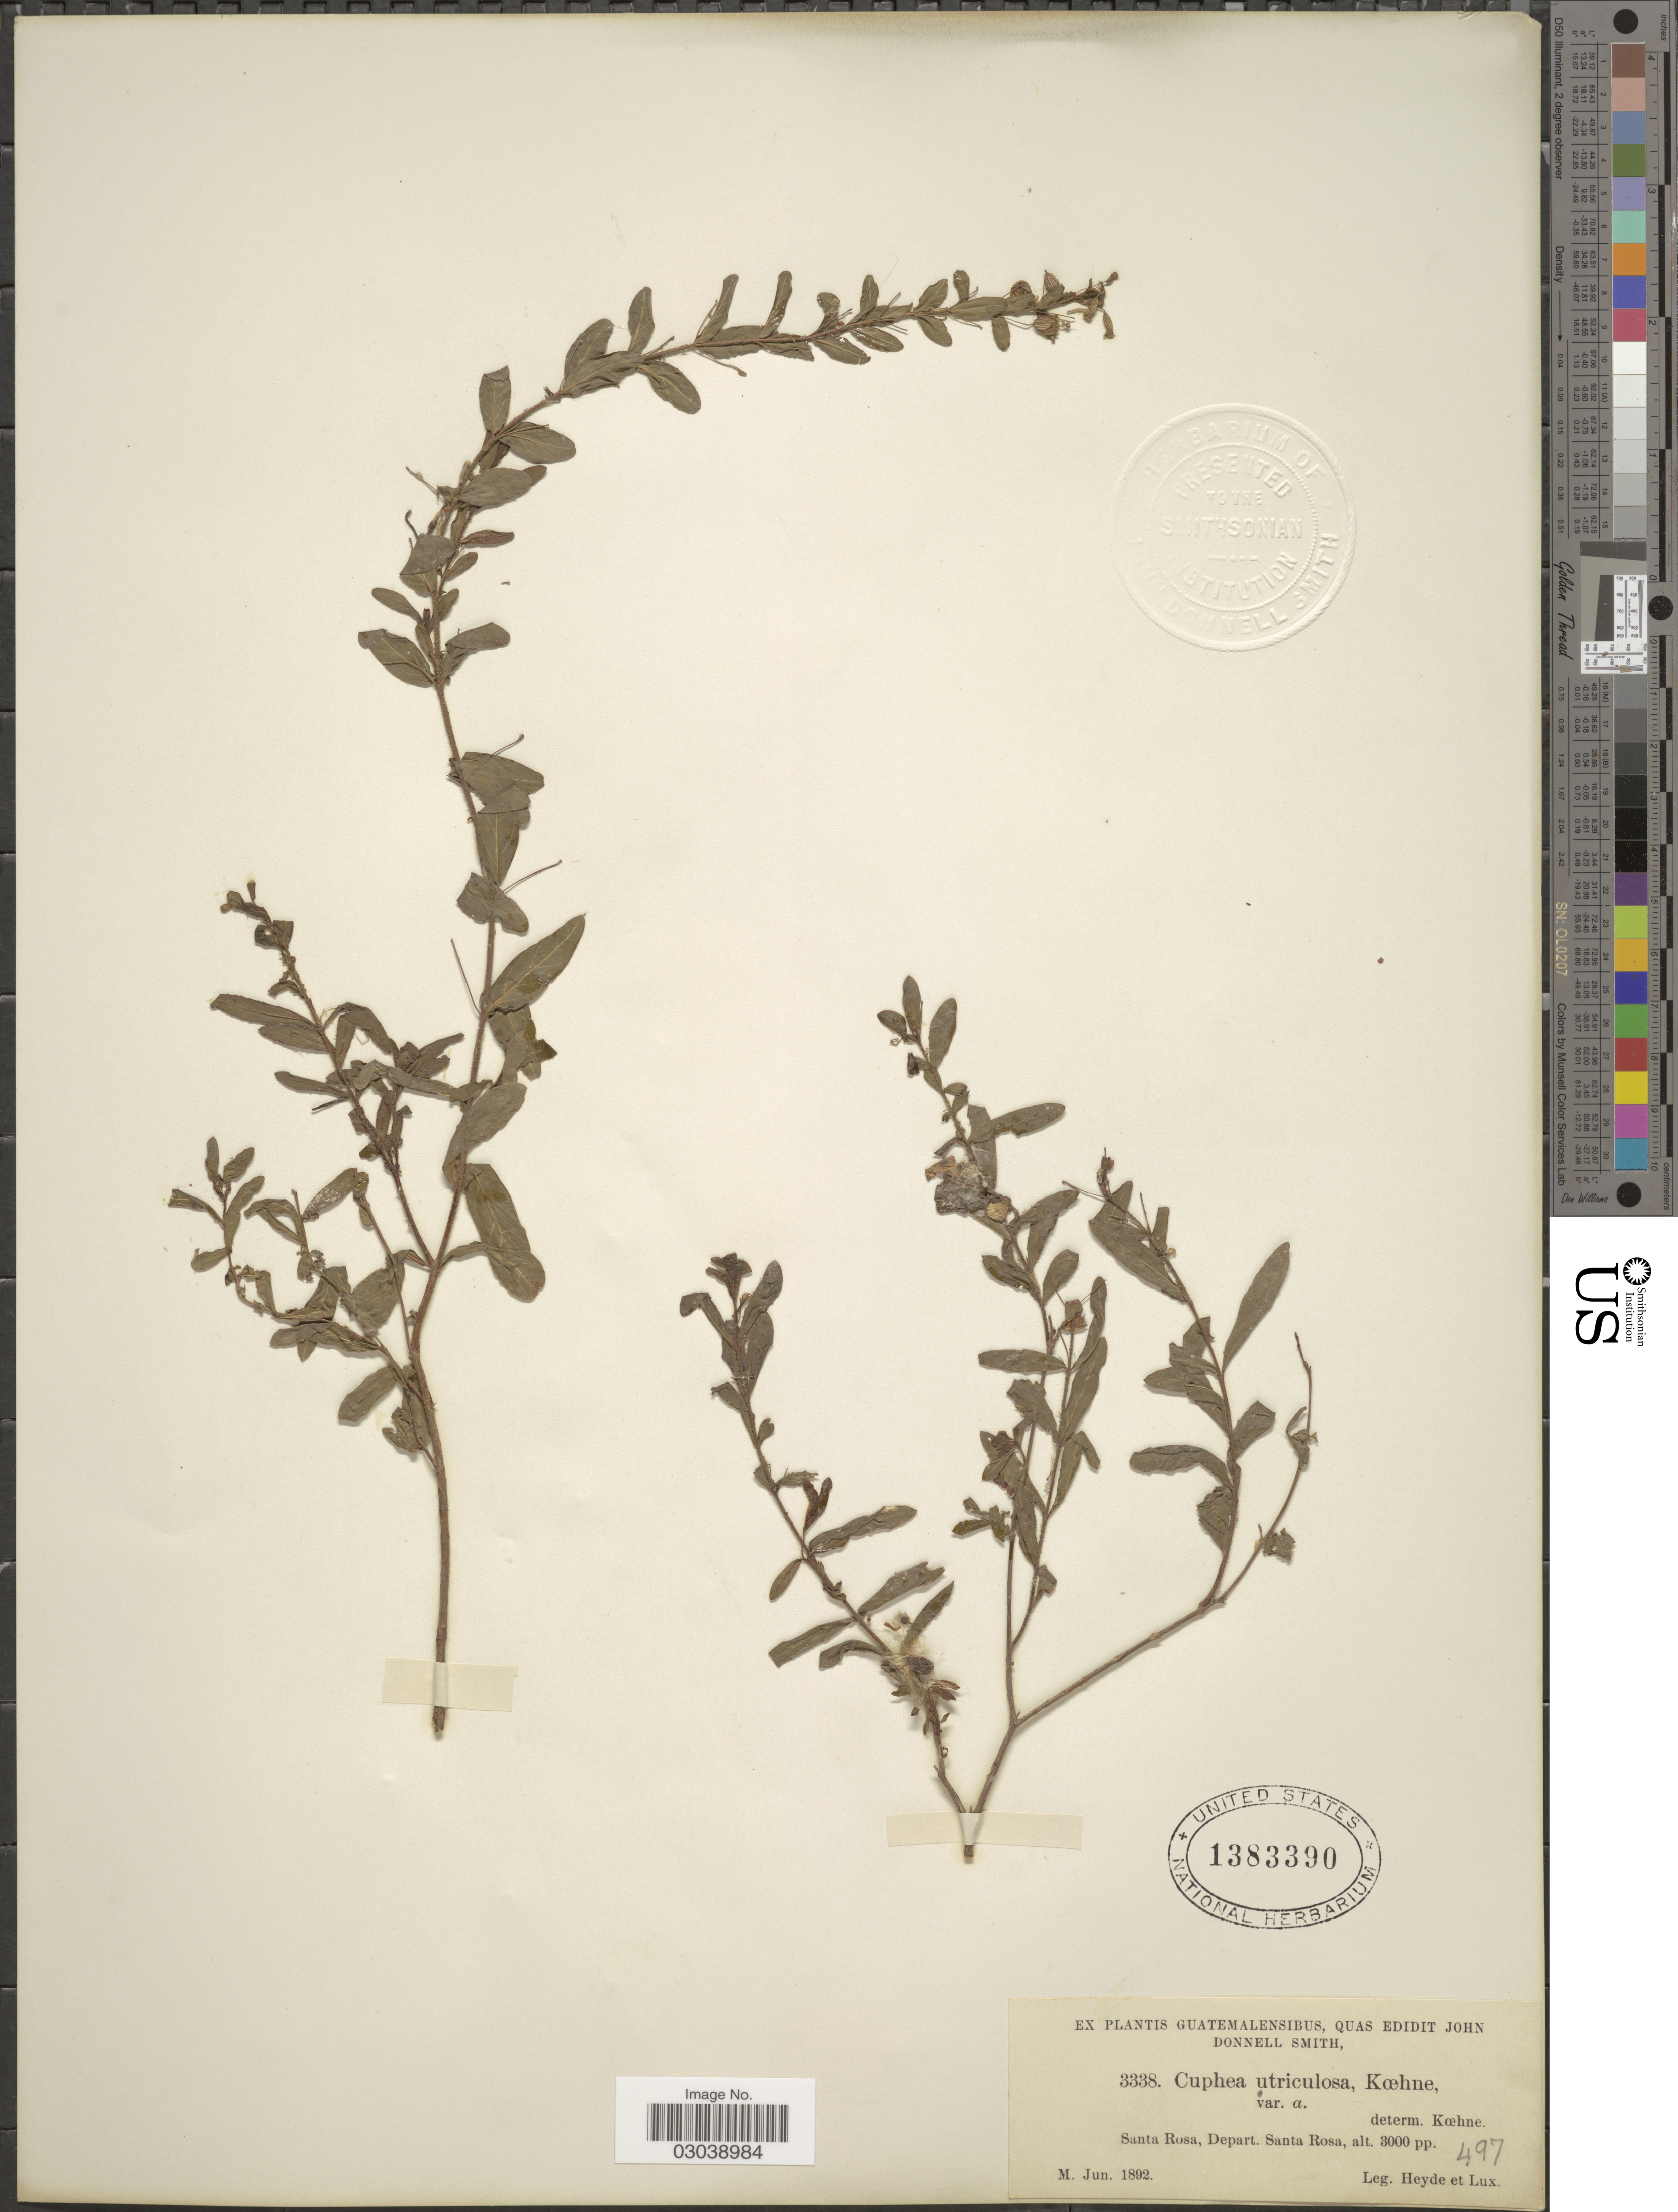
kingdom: Plantae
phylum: Tracheophyta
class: Magnoliopsida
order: Myrtales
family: Lythraceae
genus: Cuphea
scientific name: Cuphea utriculosa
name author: Koehne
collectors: Heyde & Lux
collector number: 3338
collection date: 1892-06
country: Guatemala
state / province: Santa Rosa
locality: Santa Rosa, Depart. Santa Rosa.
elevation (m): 914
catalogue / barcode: US 1383390